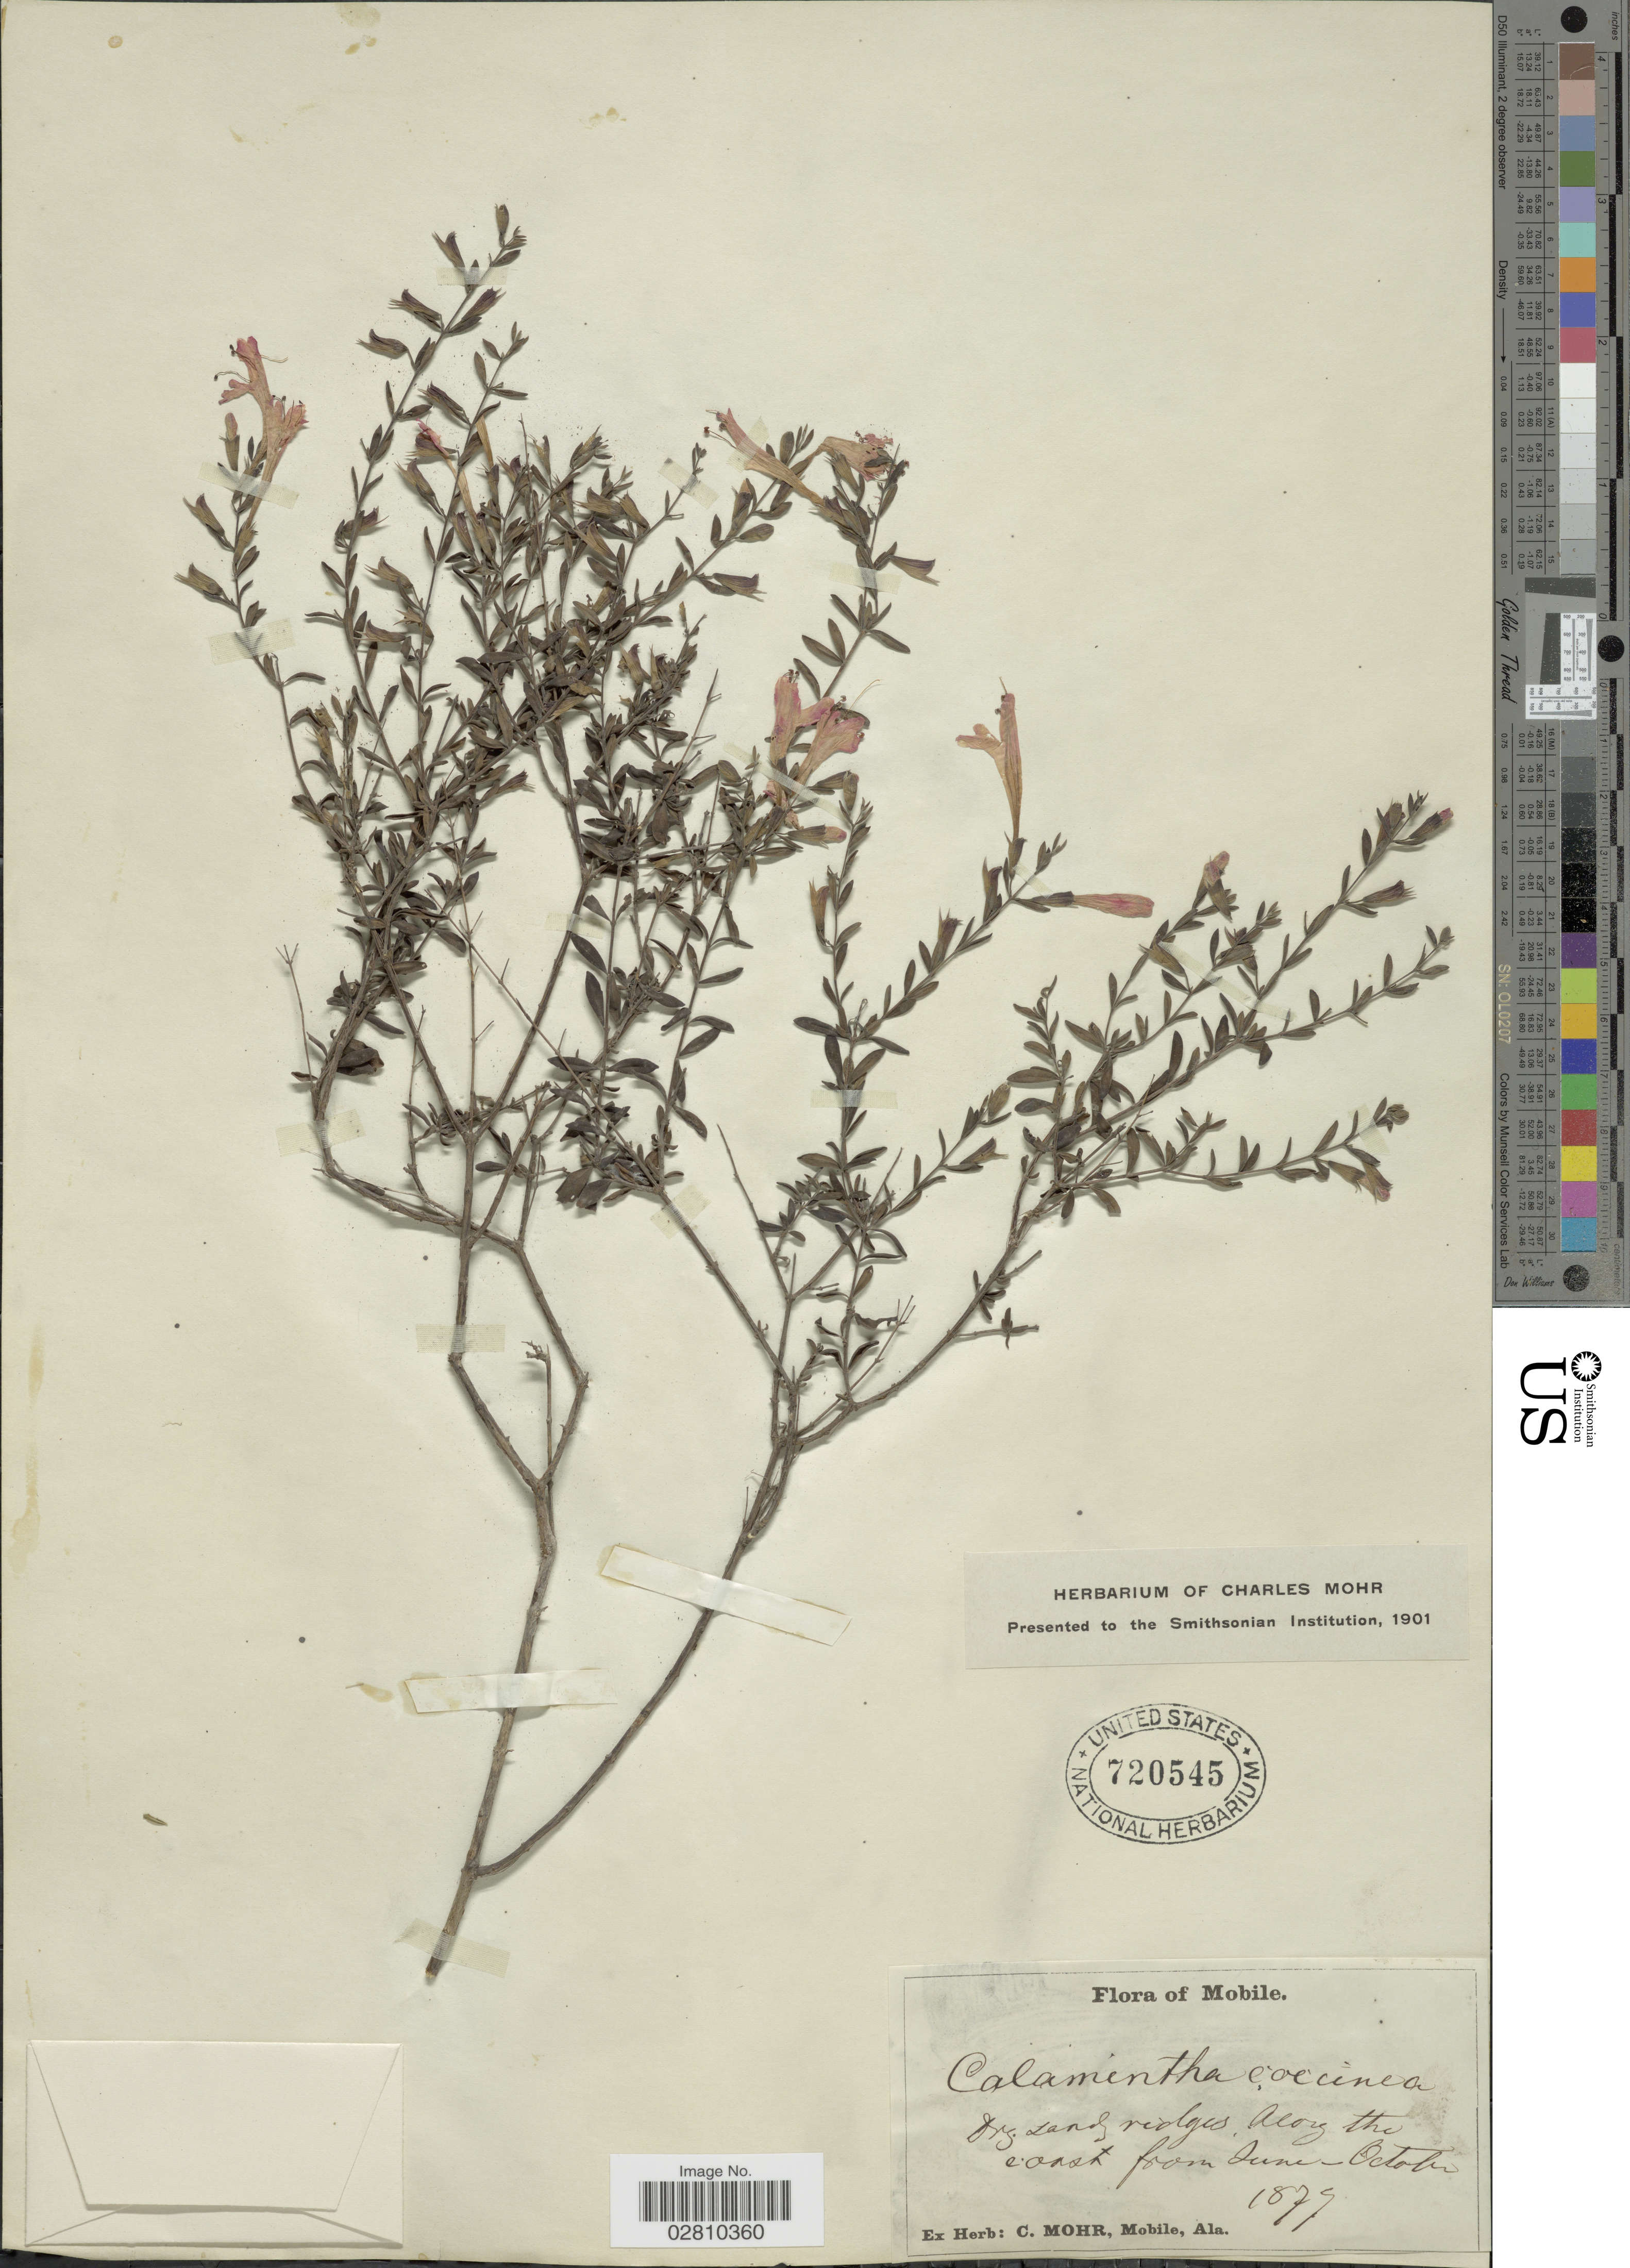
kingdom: Plantae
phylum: Tracheophyta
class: Magnoliopsida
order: Lamiales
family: Lamiaceae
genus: Clinopodium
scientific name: Clinopodium coccineum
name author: (Nutt. ex Hook.) Kuntze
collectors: Mohr, C. T. (herbarium)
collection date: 1879-06/1879-10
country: United States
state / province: Alabama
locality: Mobile. Dry sandy ridges. Along the coast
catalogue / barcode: US 720545